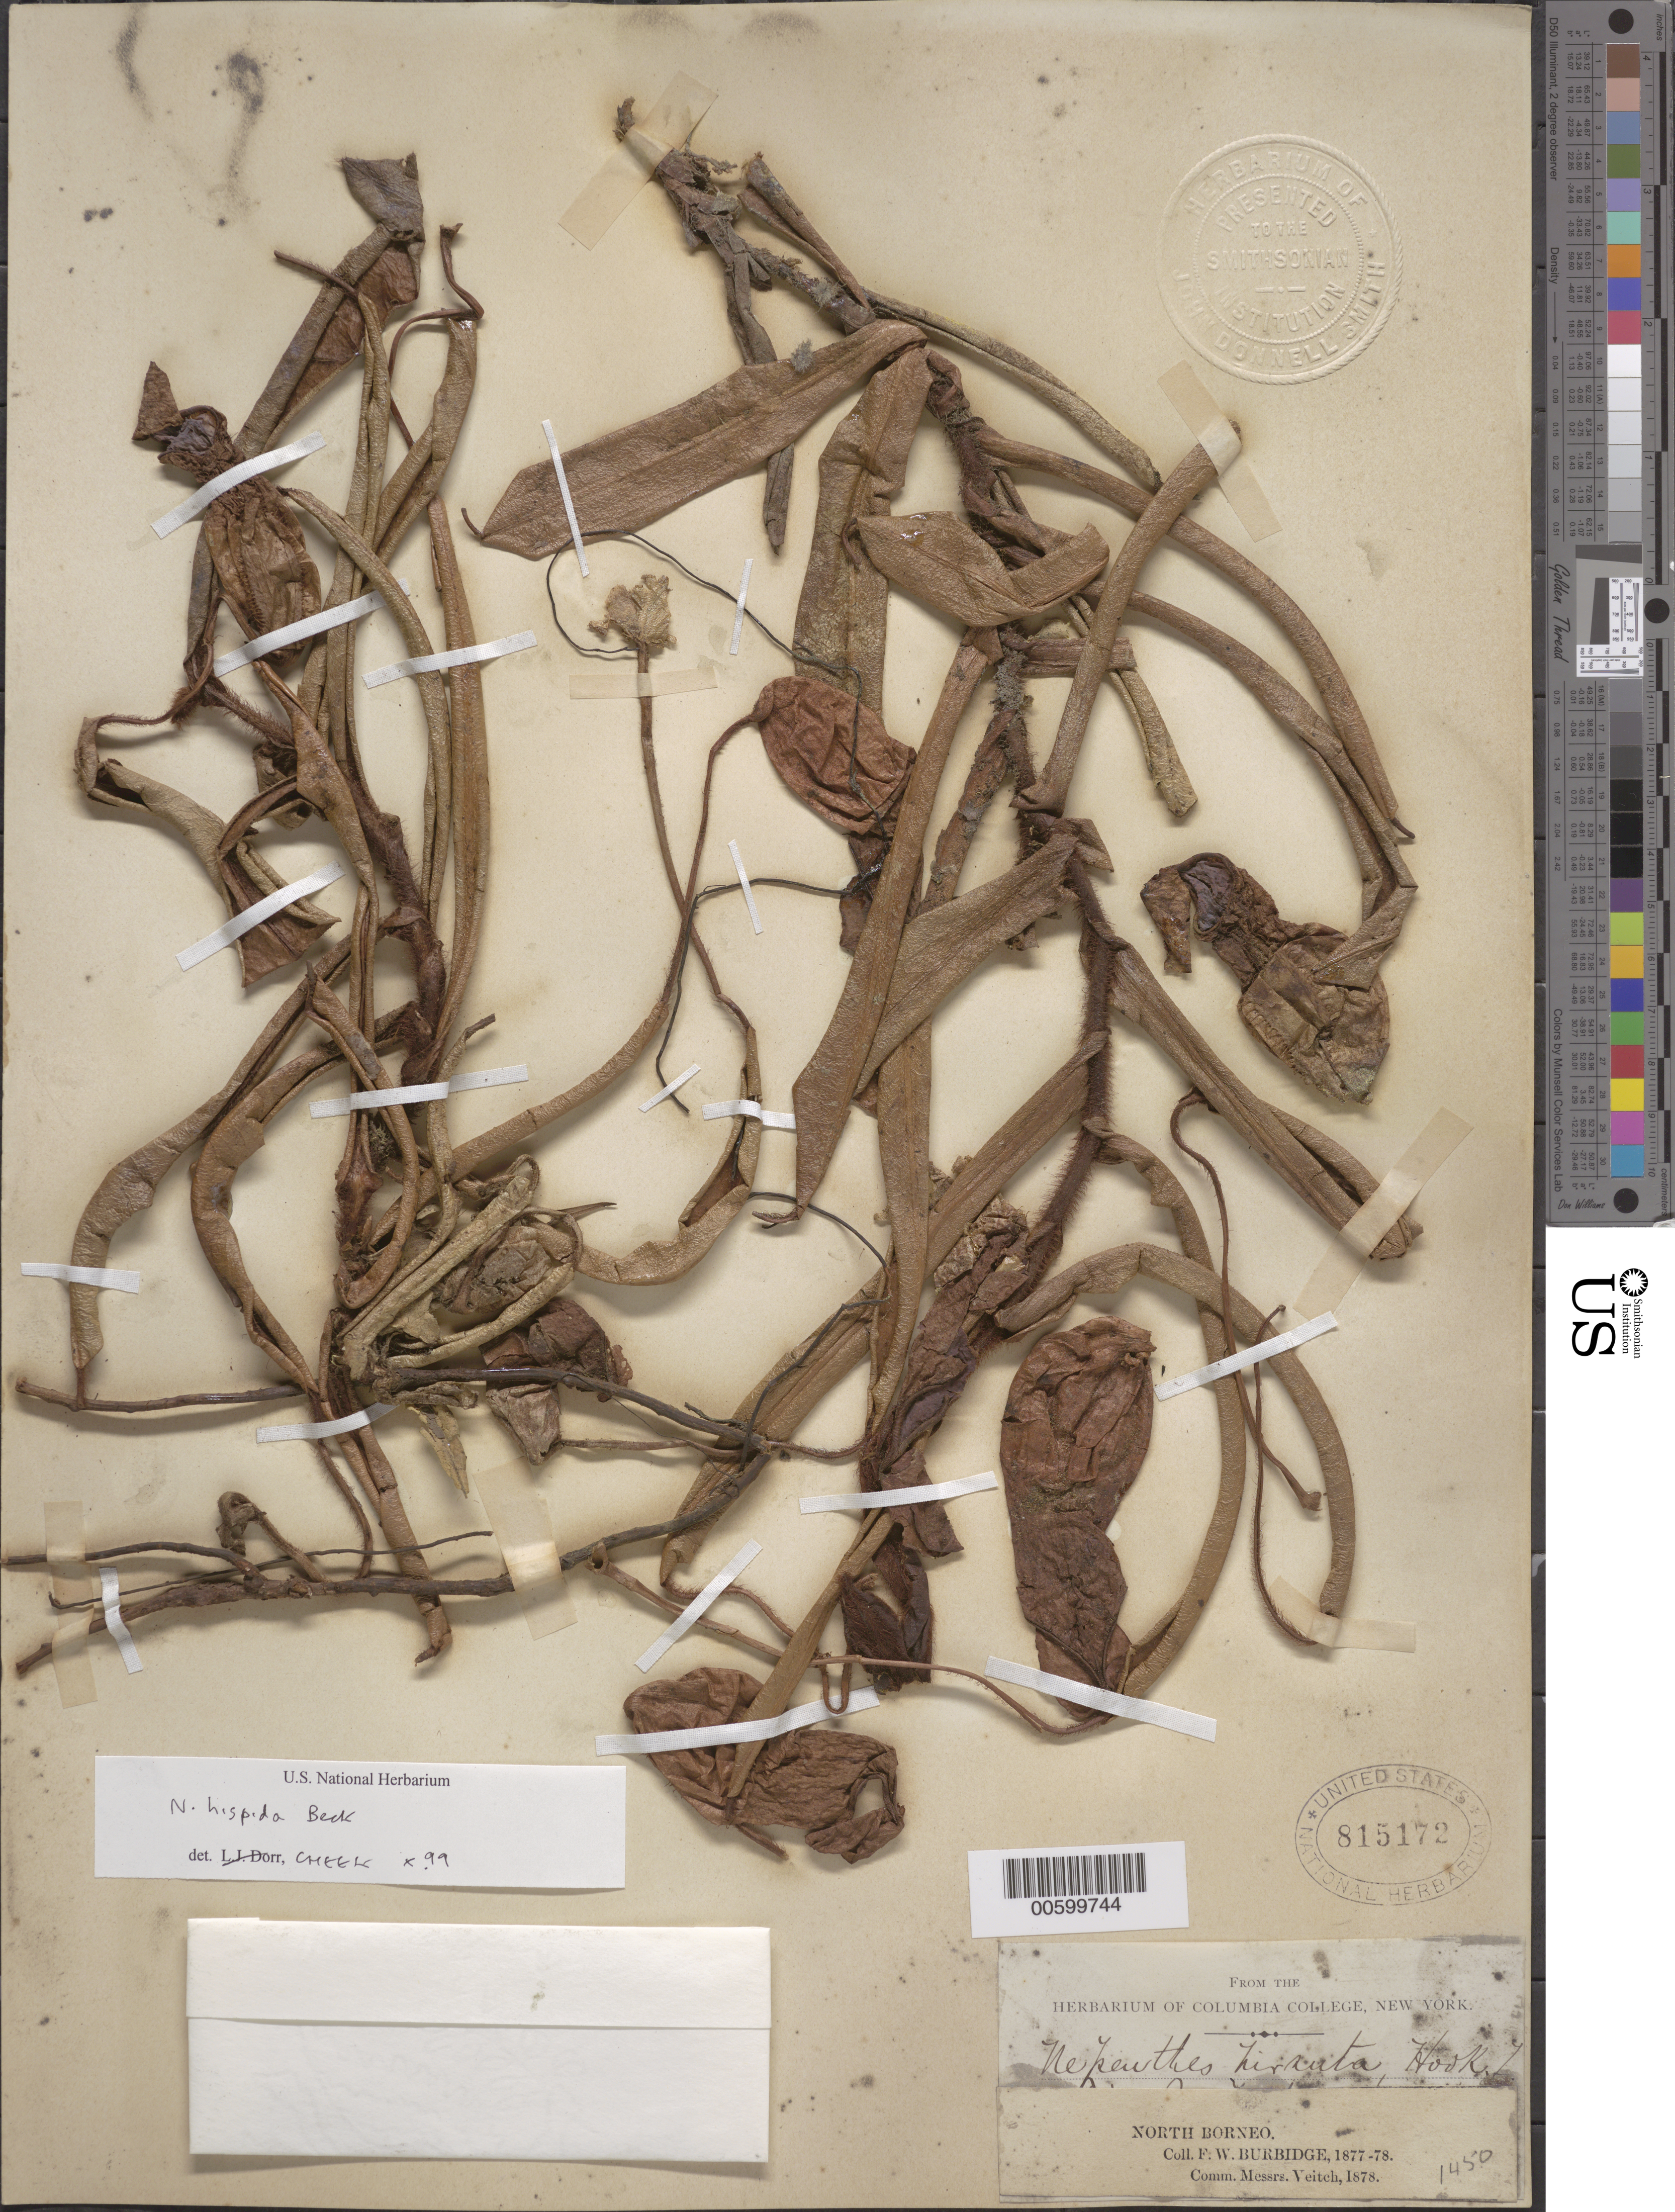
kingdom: Plantae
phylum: Tracheophyta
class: Magnoliopsida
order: Caryophyllales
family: Nepenthaceae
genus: Nepenthes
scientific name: Nepenthes hispida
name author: Beck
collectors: F. Burbidge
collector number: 1450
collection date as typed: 1877 to -- --- 1878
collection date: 1877/1878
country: Malaysia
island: Borneo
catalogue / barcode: US 815172